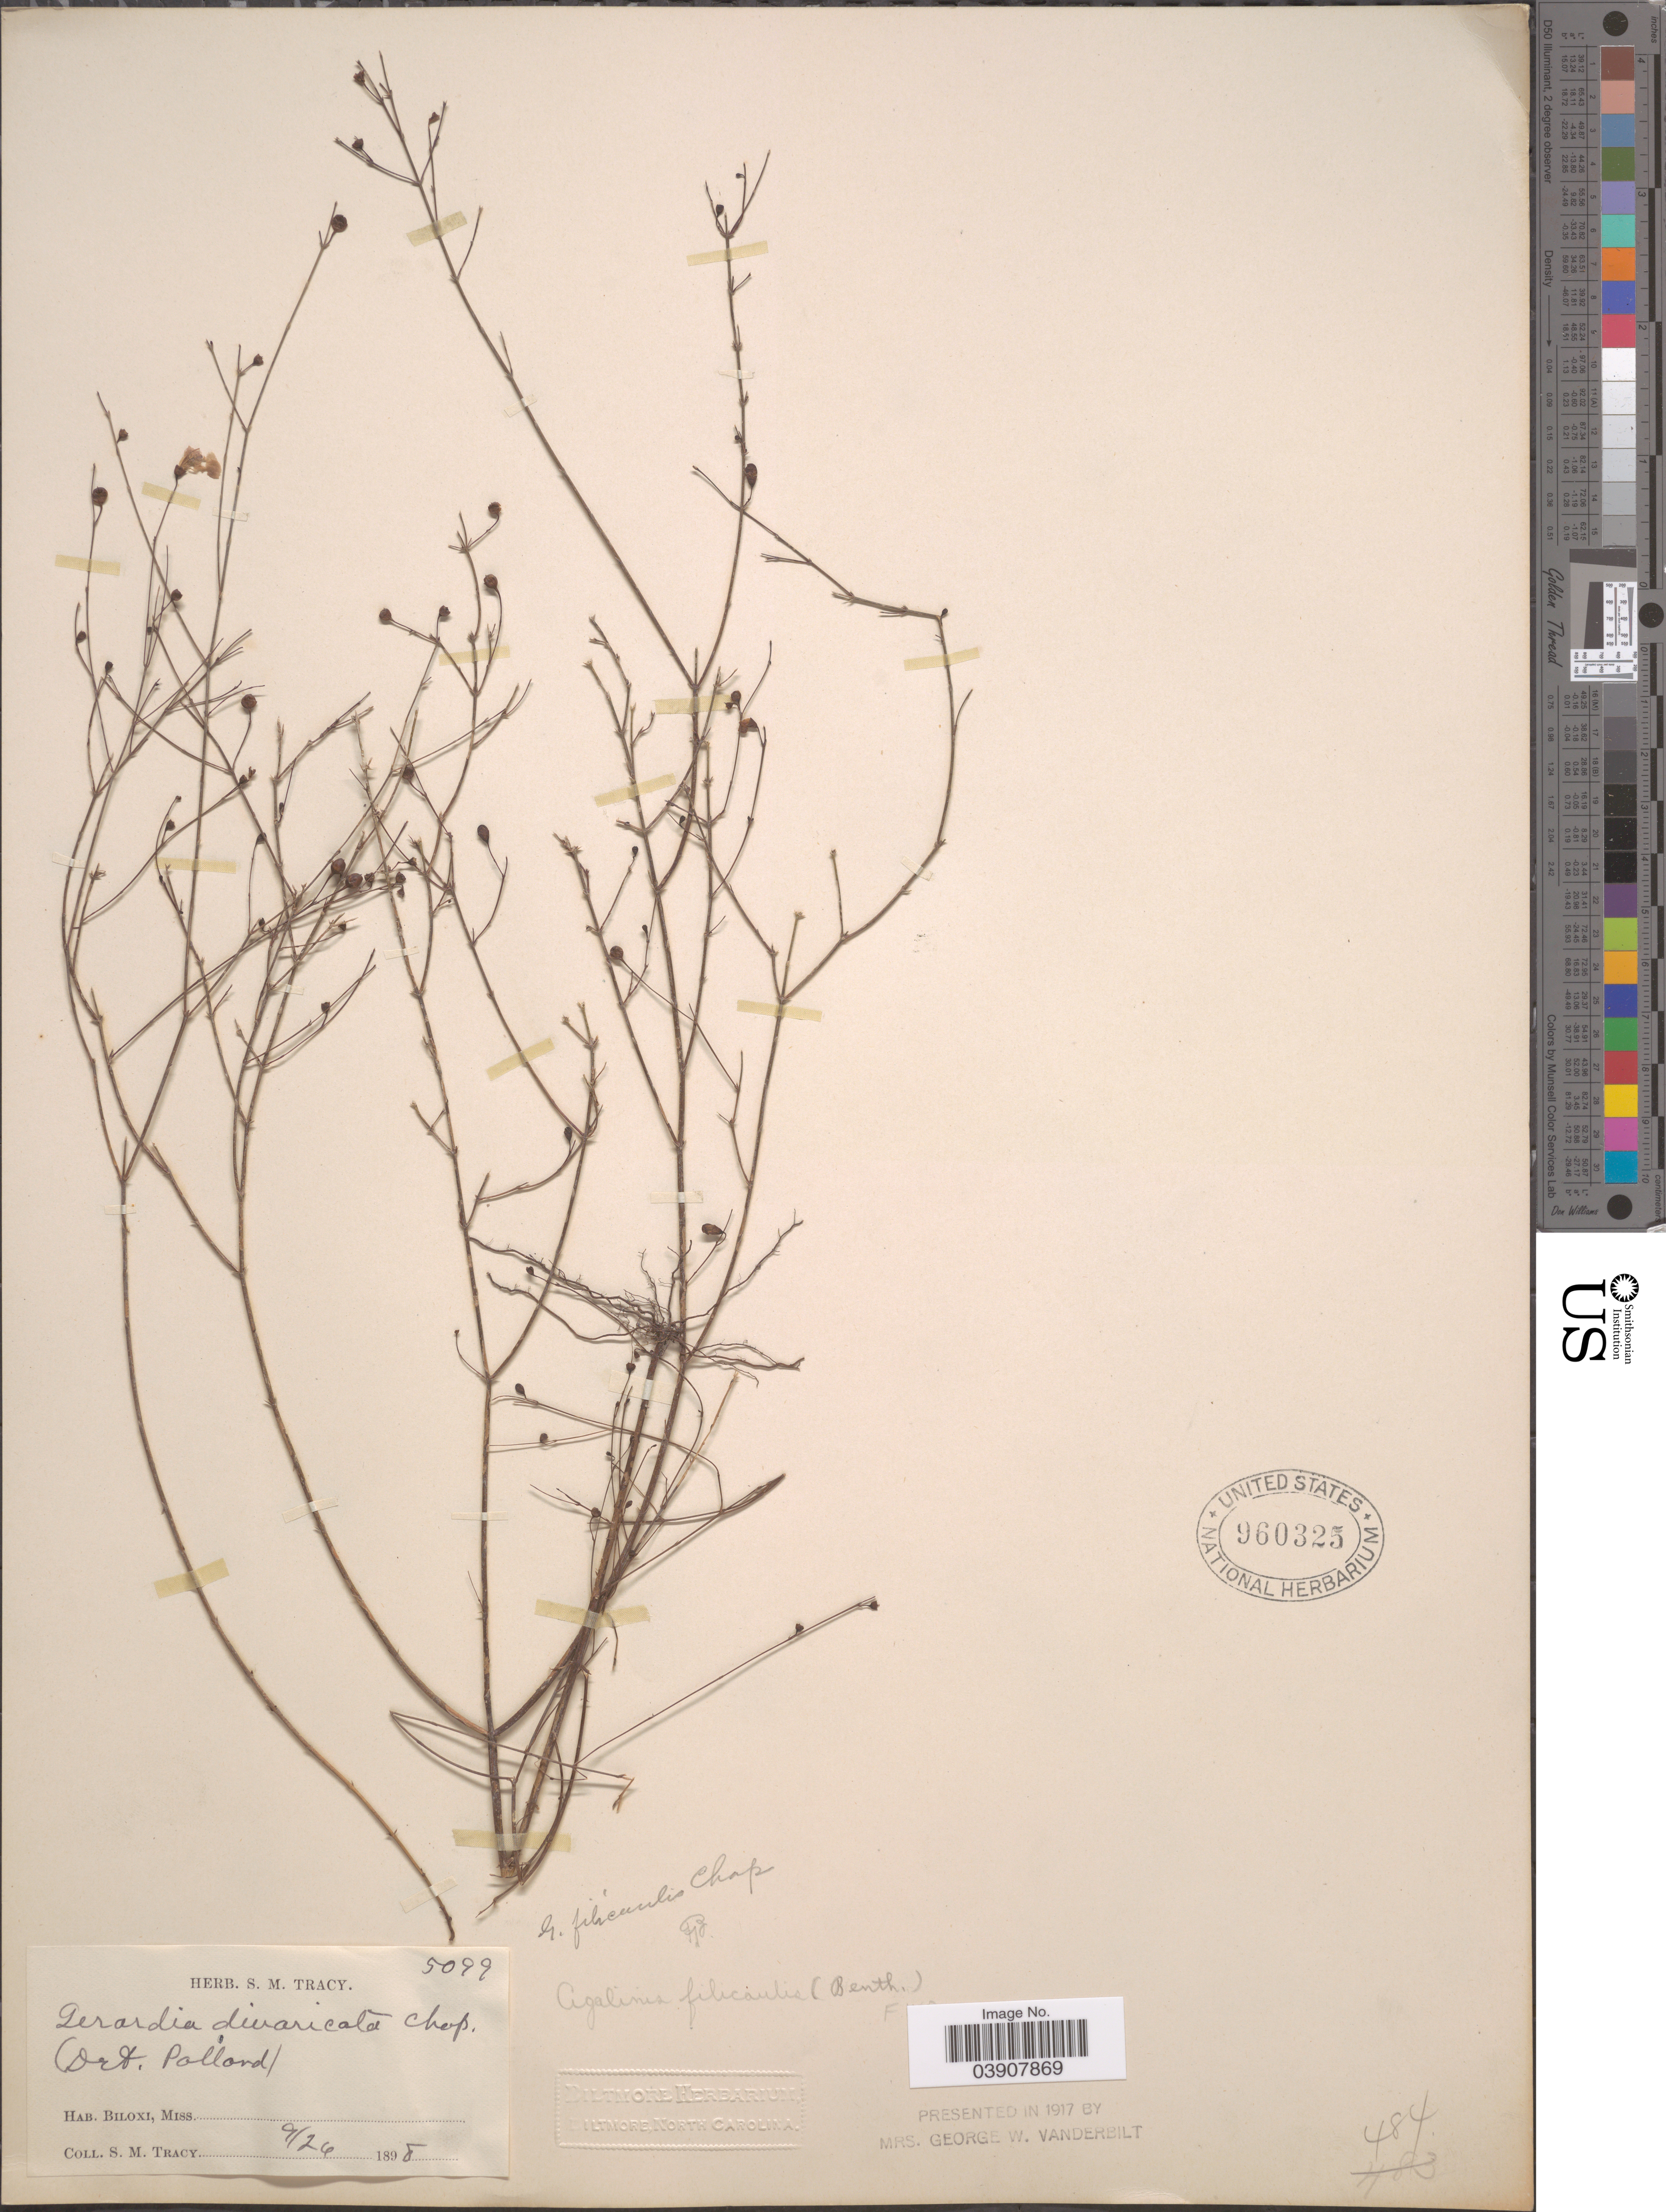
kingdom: Plantae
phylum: Tracheophyta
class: Magnoliopsida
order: Lamiales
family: Orobanchaceae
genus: Agalinis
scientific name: Agalinis filicaulis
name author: (Benth.) Pennell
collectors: S. M. Tracy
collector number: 5099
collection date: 1898-09-26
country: United States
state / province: Mississippi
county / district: Harrison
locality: Biloxi.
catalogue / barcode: US 960325